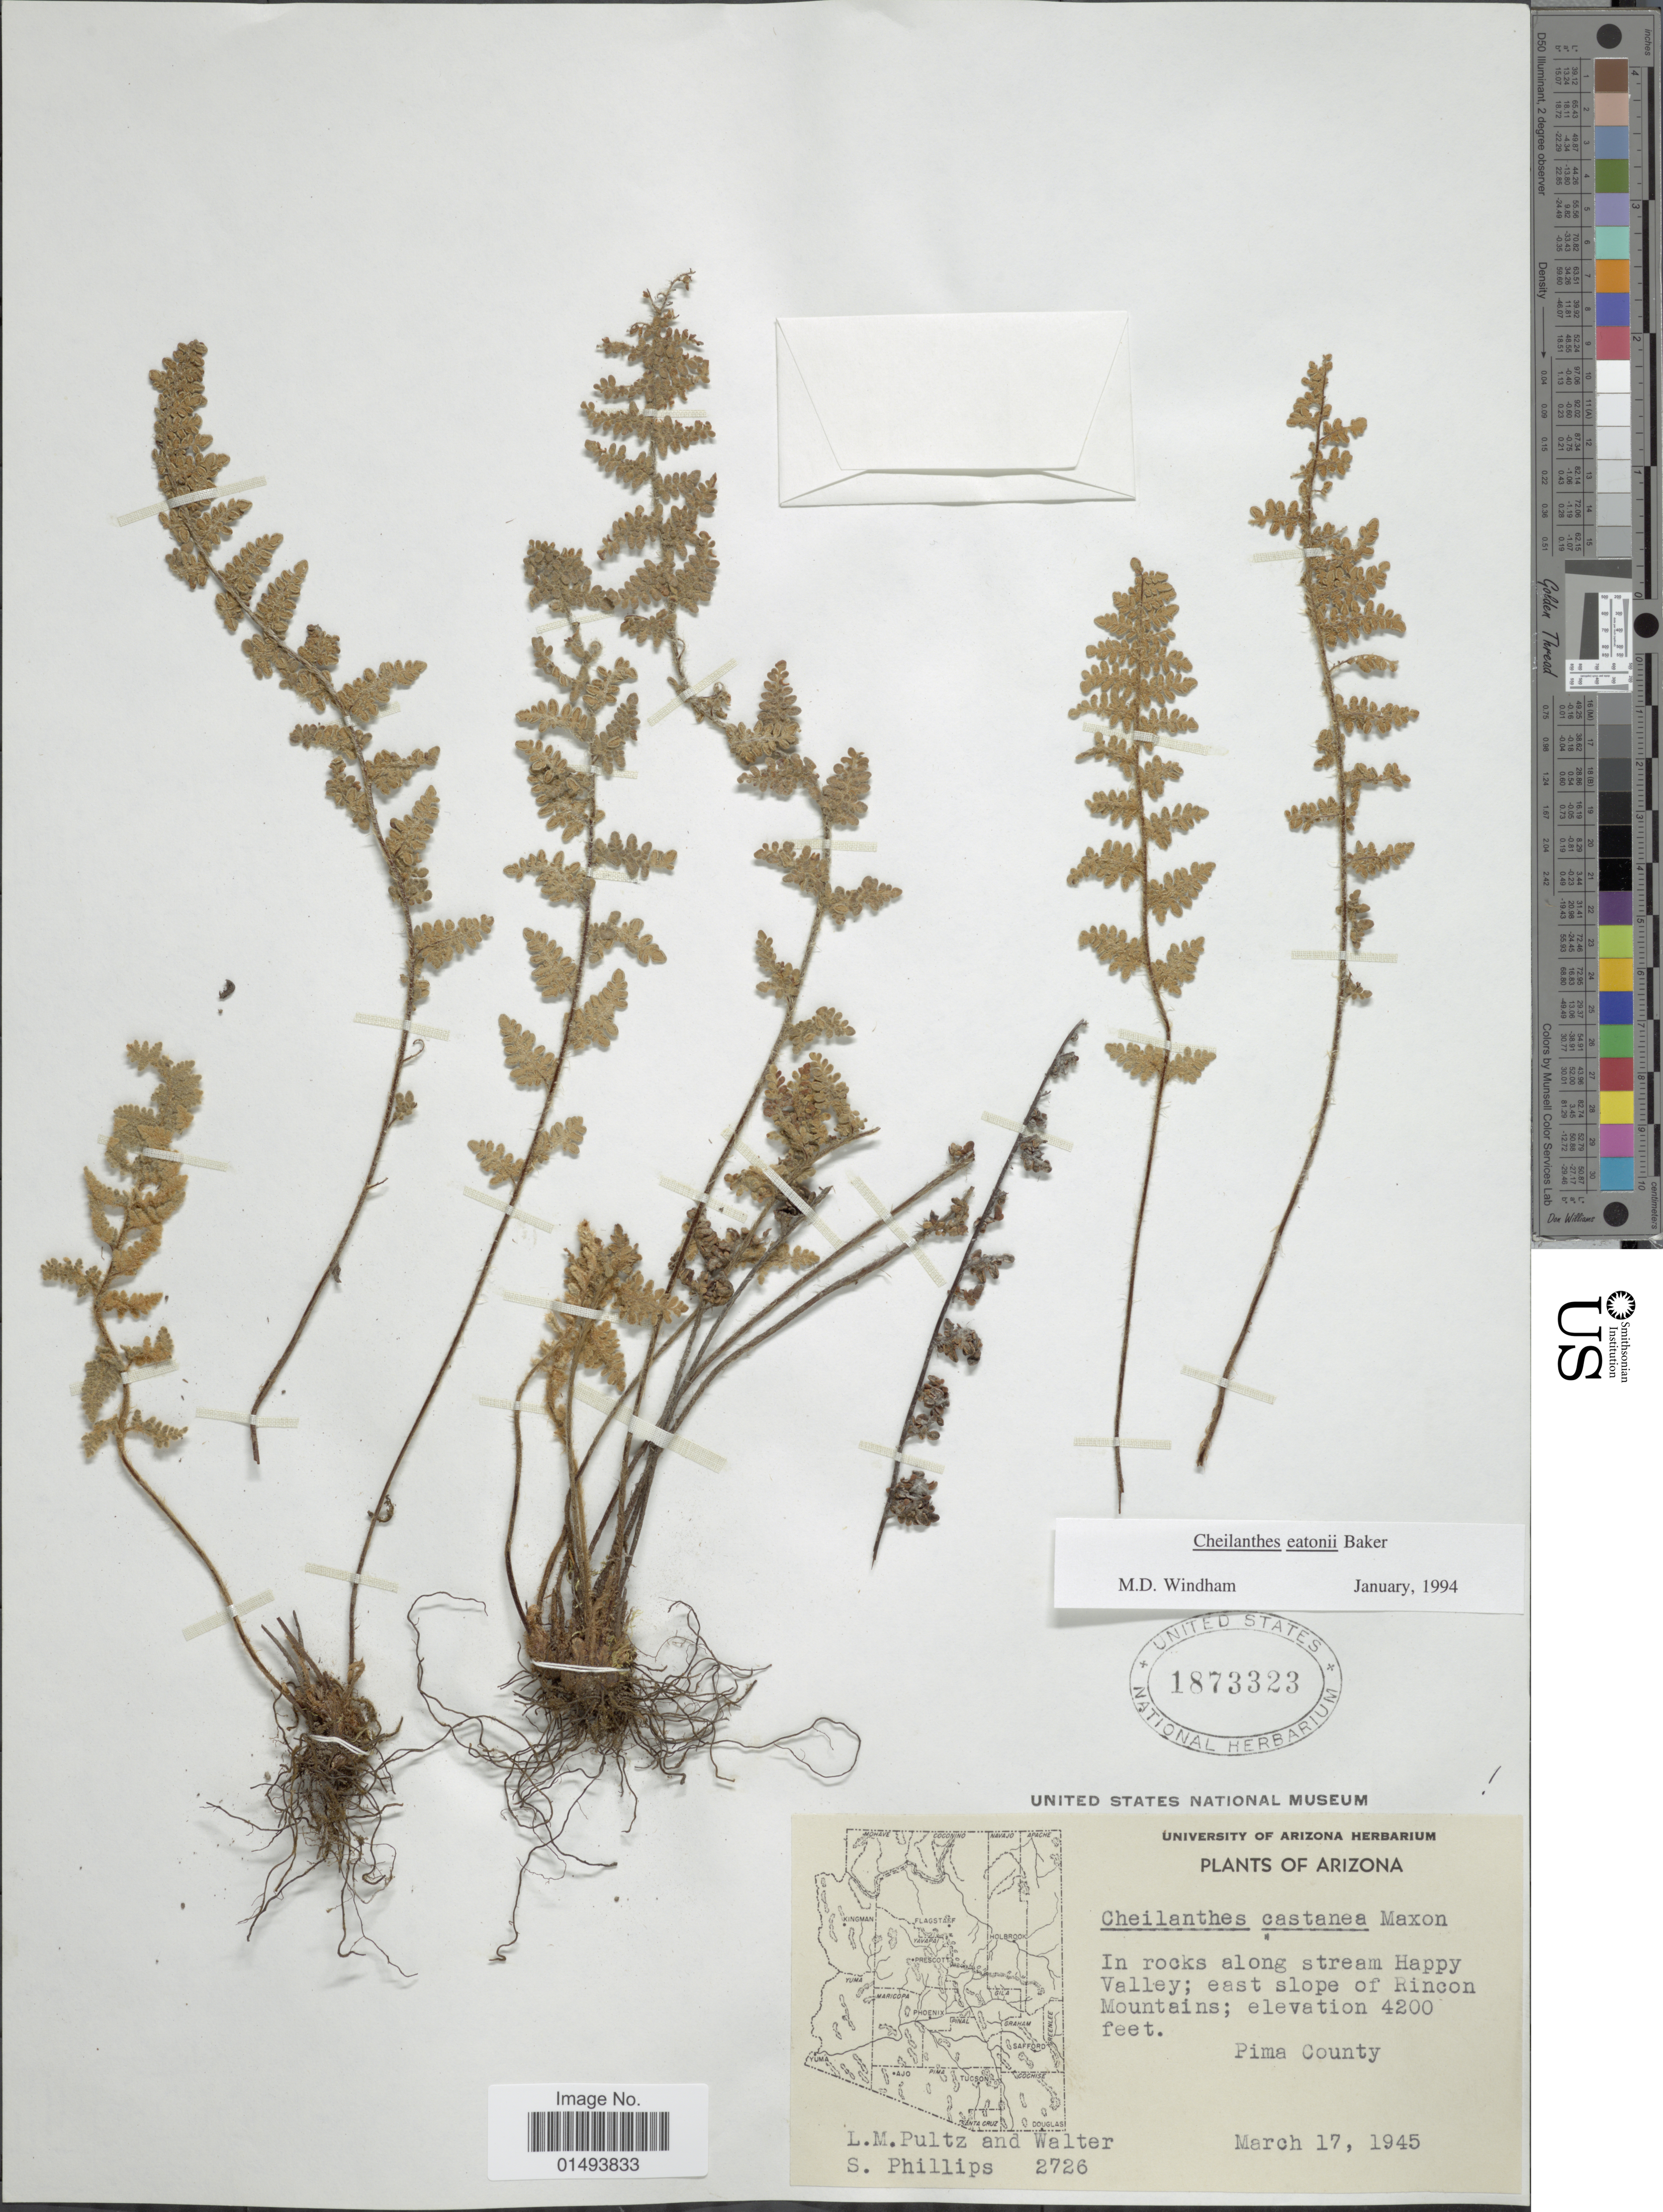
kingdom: Plantae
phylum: Tracheophyta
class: Polypodiopsida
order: Polypodiales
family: Pteridaceae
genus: Myriopteris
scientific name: Myriopteris rufa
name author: Fée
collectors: L. Pultz & W. S. Phillips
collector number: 2726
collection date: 1945-03-17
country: United States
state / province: Arizona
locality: Plants of Arizona, In rocks along stream Happy Valley; east slope of Rincon Mountains; Pima County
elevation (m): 1280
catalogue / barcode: US 1873323